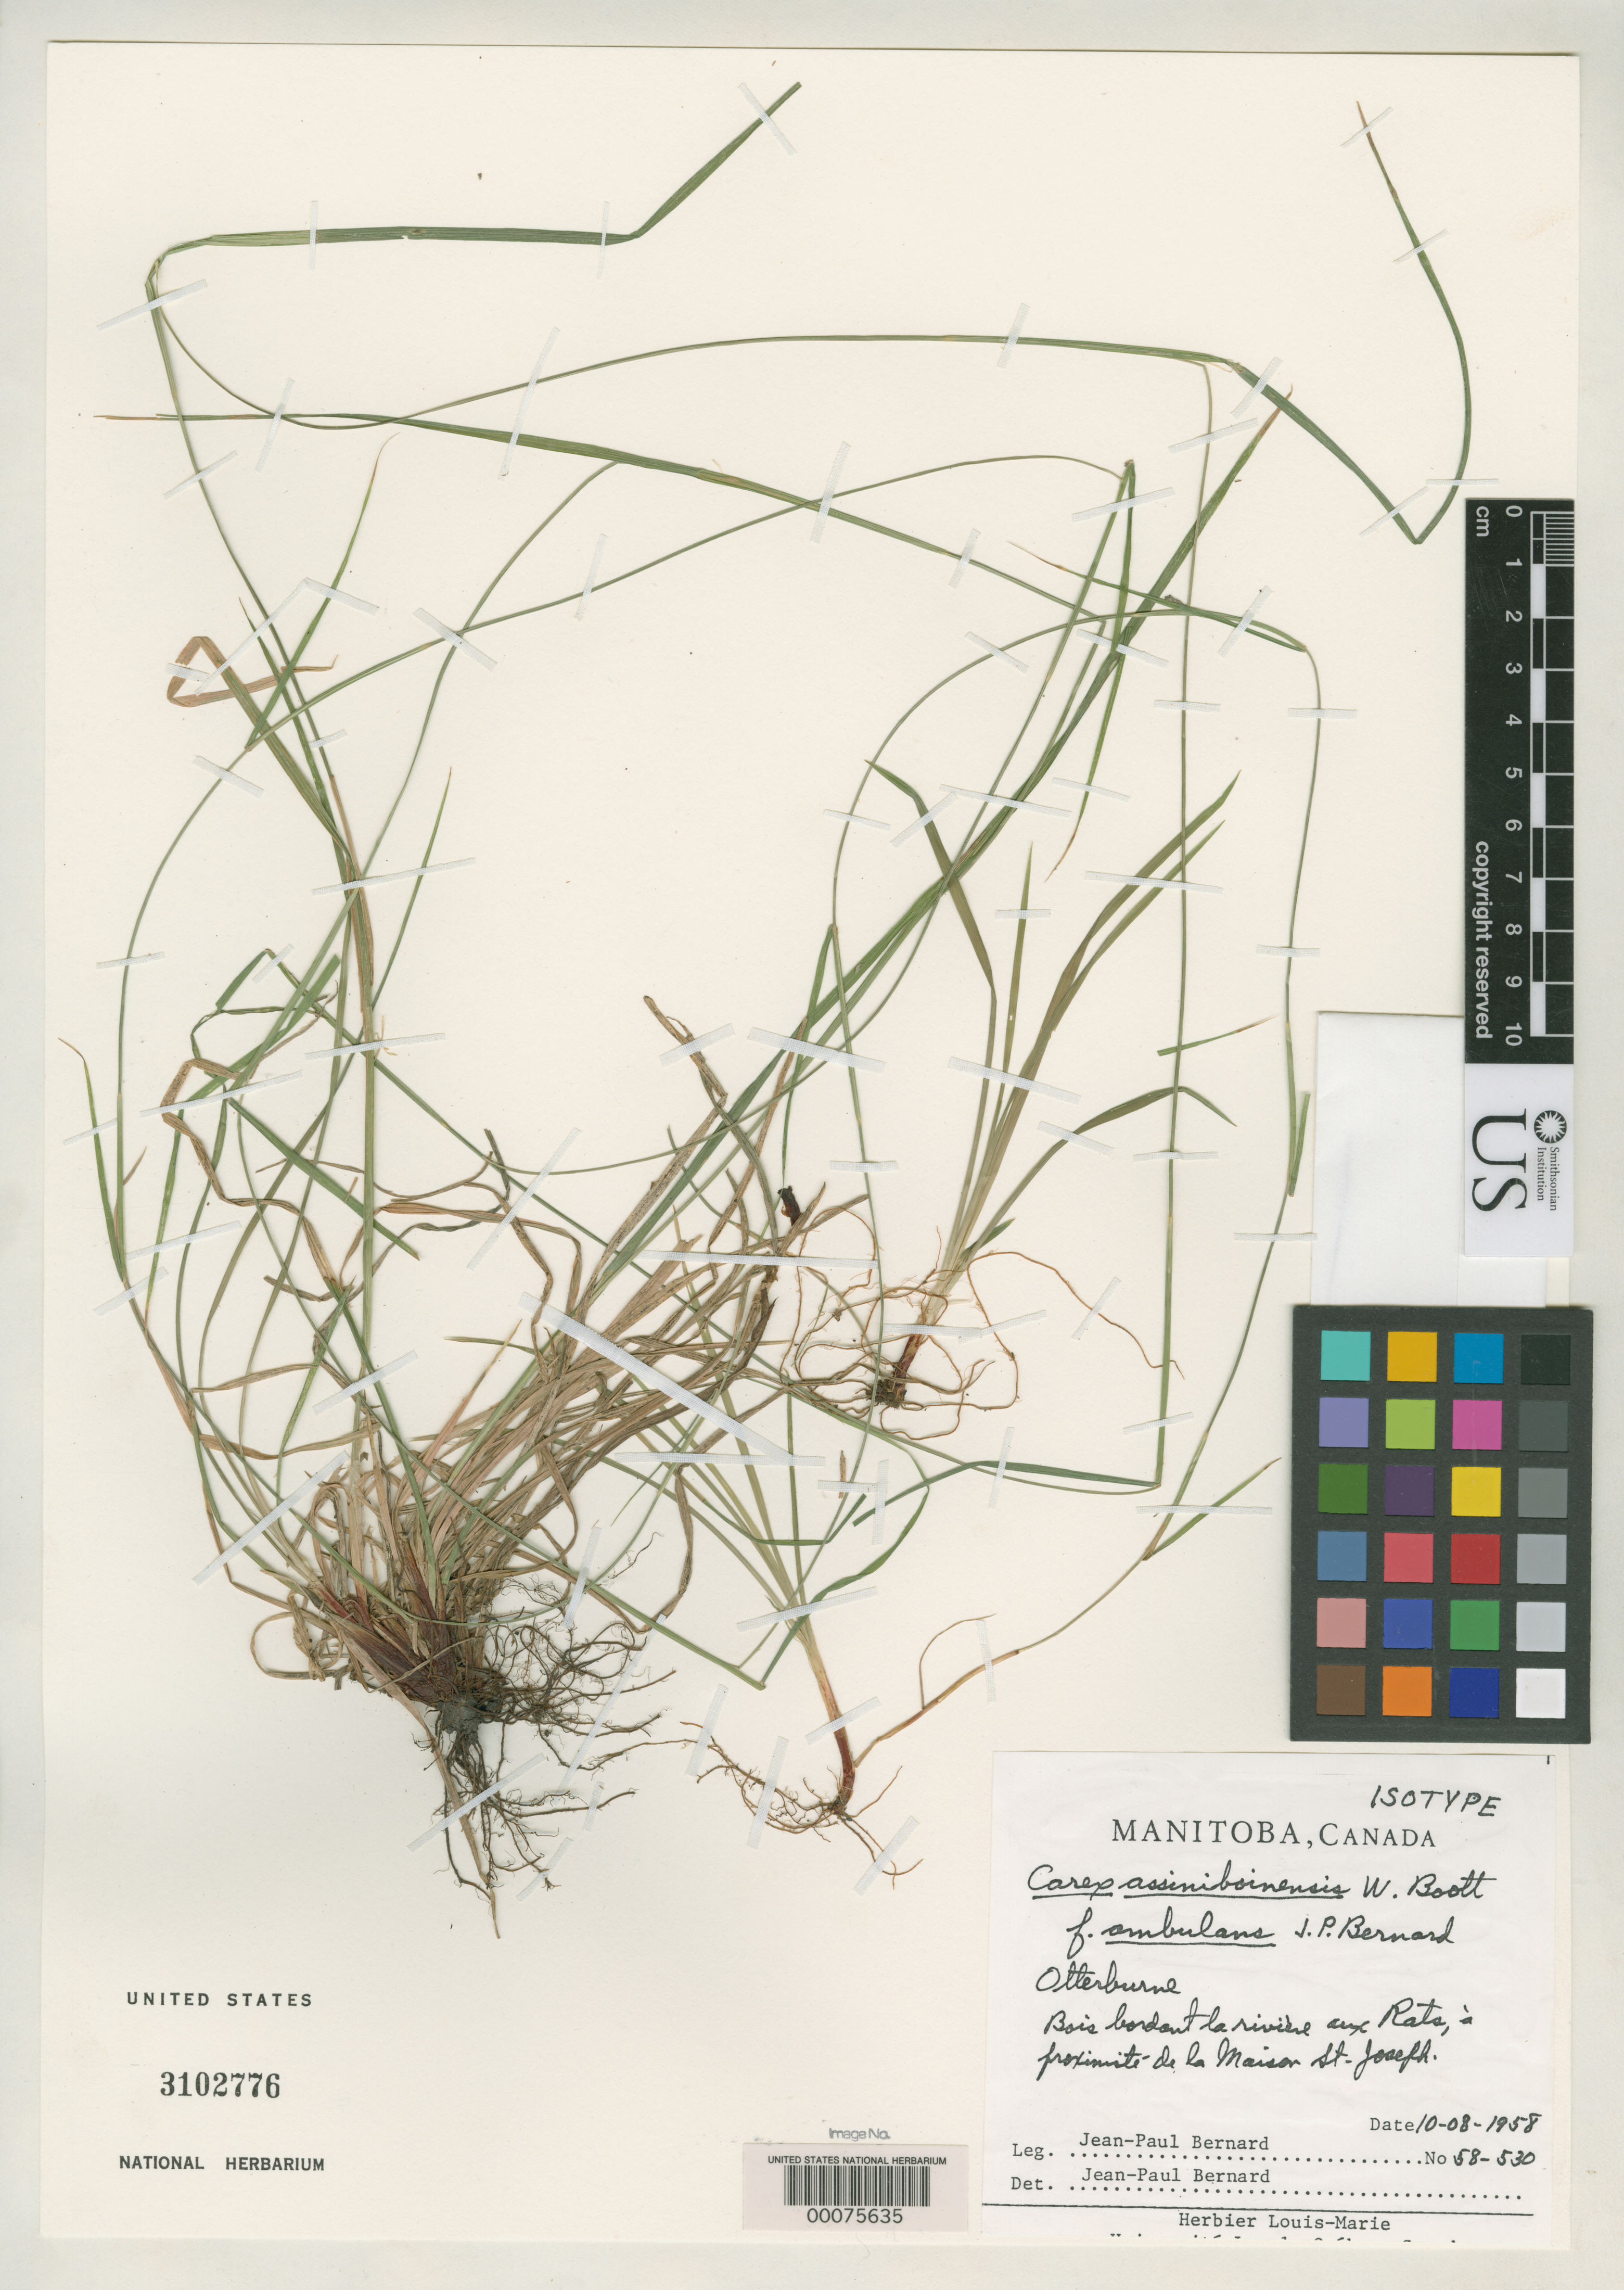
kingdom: Plantae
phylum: Tracheophyta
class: Liliopsida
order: Poales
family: Cyperaceae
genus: Carex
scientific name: Carex assiniboinensis f. ambulans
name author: J.-P. Bernard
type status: Isotype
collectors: J.-P. Bernard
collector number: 58-530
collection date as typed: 10 Aug 1958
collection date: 1958-08-10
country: Canada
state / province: Manitoba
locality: Bois bordant de la Riviere Auxrats, proximate de la maison St. Joseph.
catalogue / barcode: US 3102776